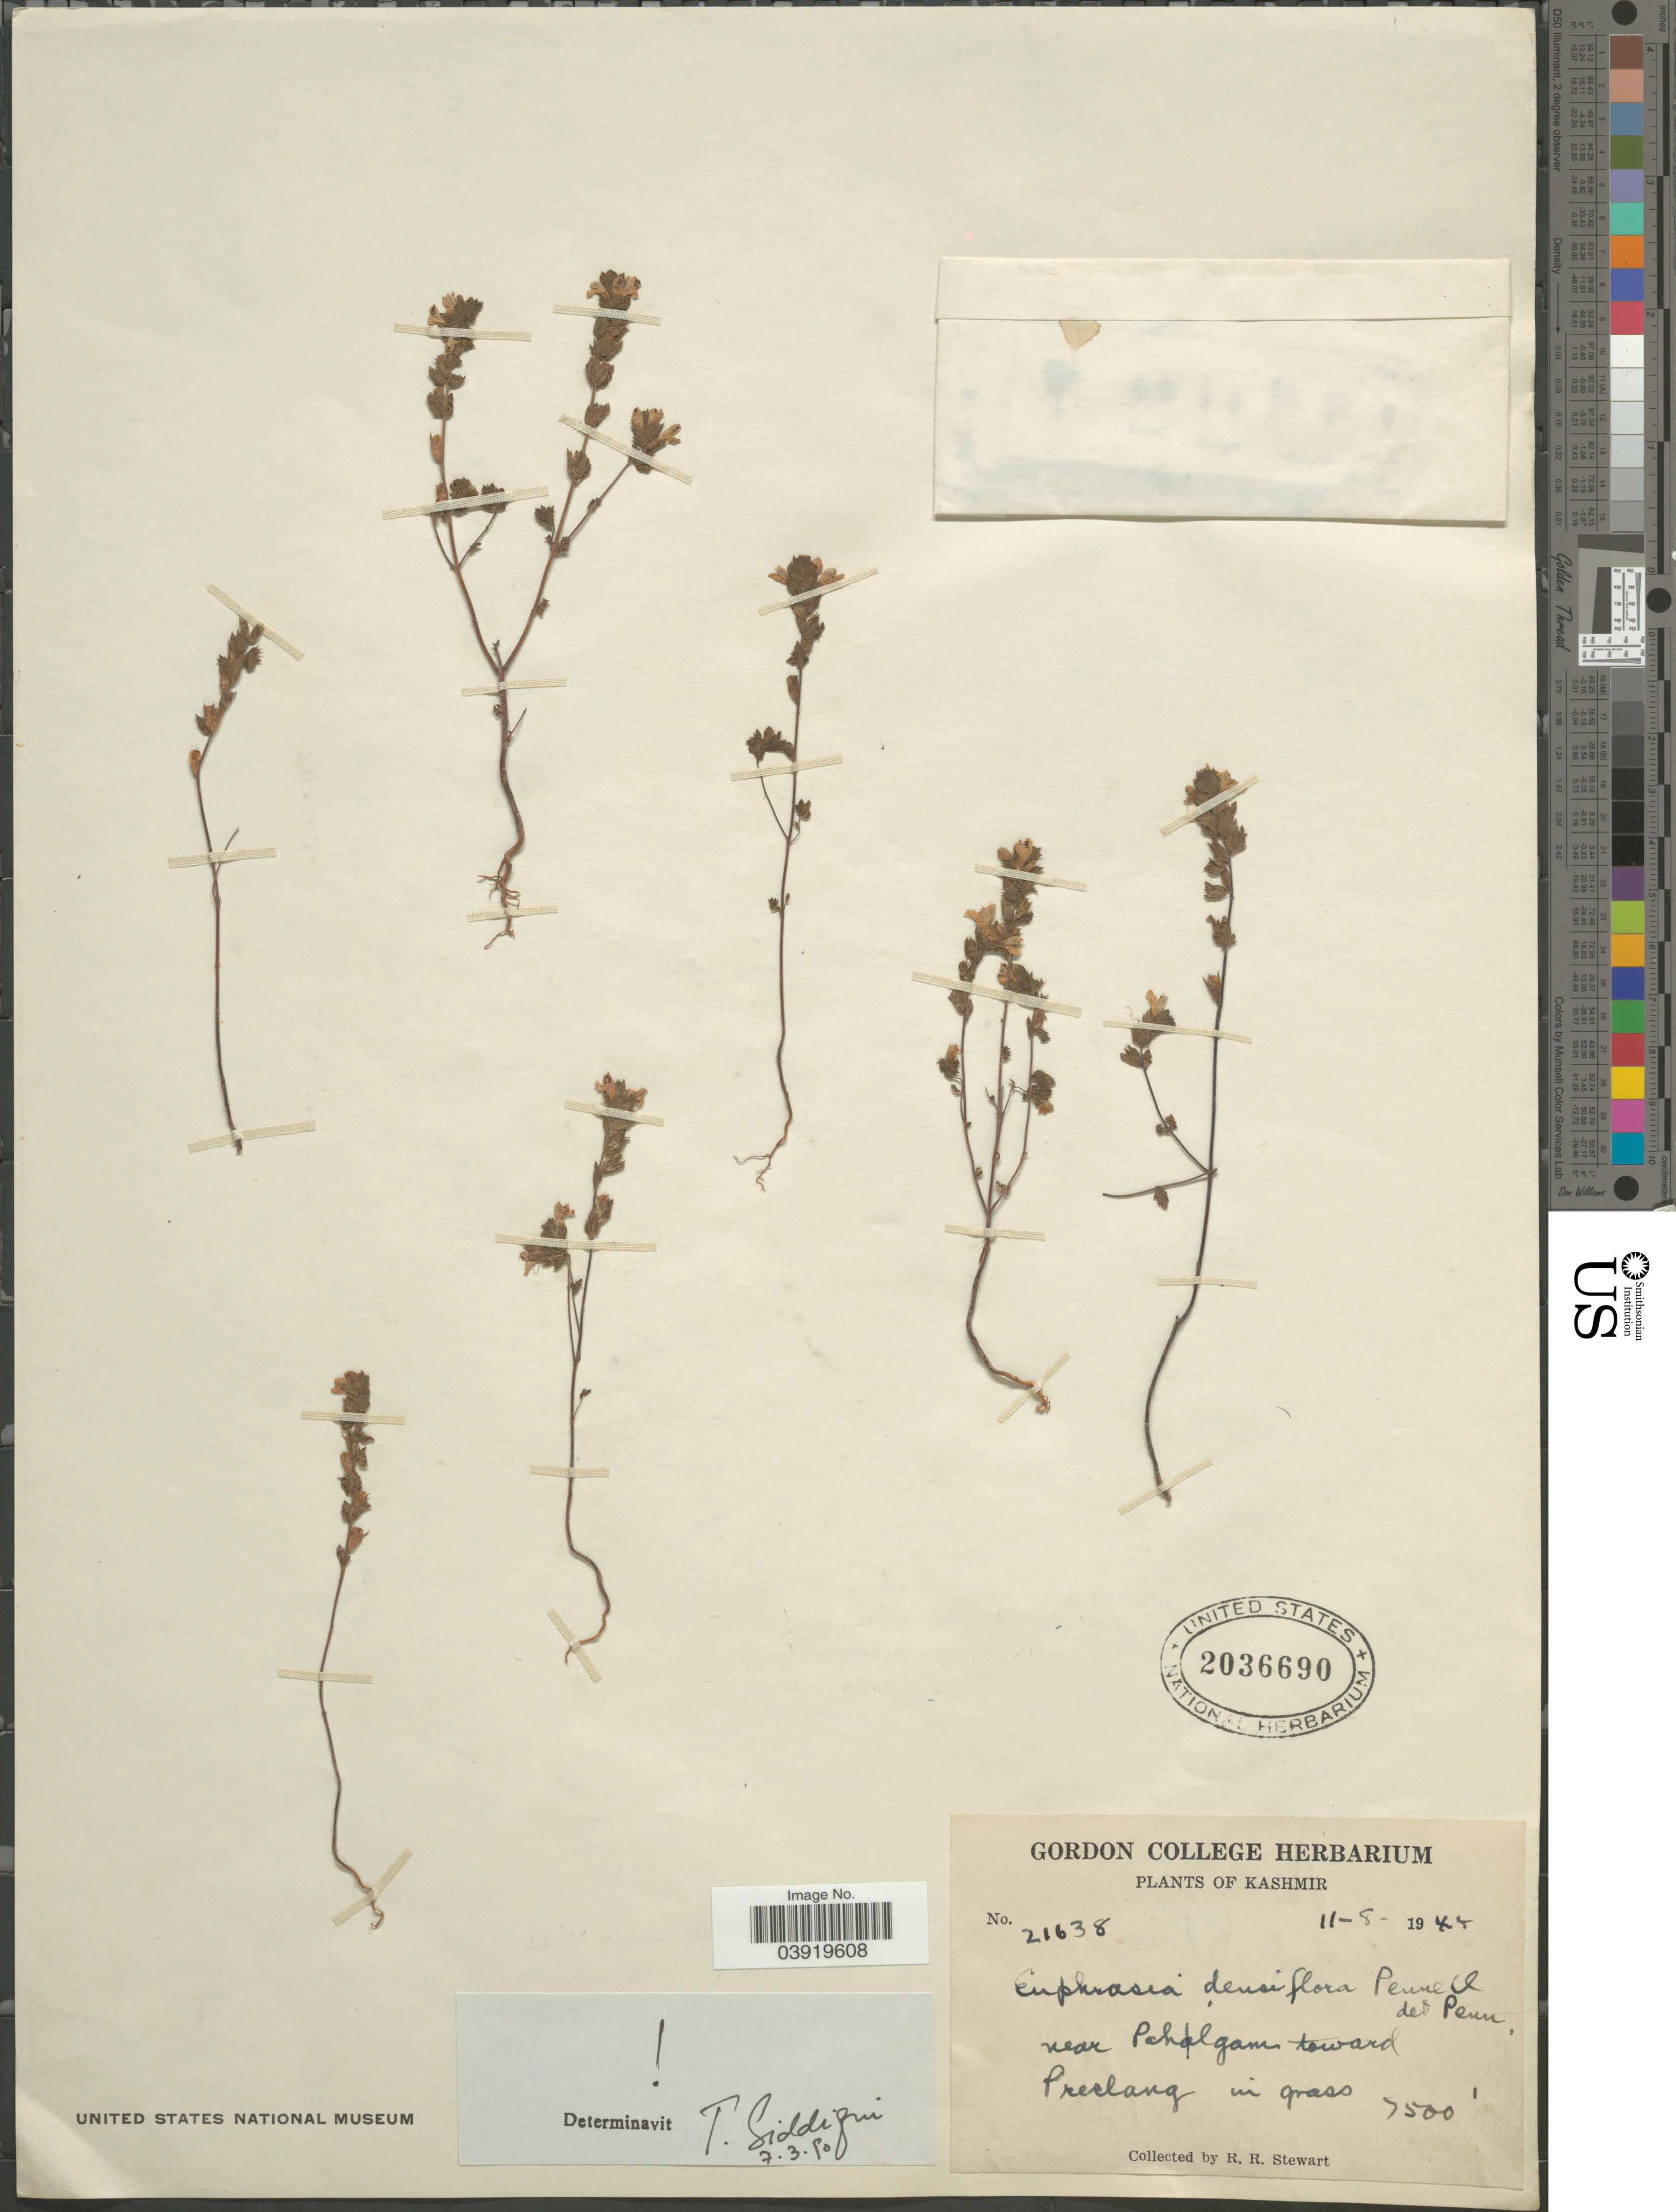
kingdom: Plantae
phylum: Tracheophyta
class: Magnoliopsida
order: Lamiales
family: Orobanchaceae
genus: Euphrasia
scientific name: Euphrasia densiflora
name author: Pennell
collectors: R. Stewart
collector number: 21638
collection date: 1945-08-11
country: India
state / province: Jammu and Kashmir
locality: Kashmir. Near Pahlgam toward Preclang.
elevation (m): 2286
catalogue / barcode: US 2036690